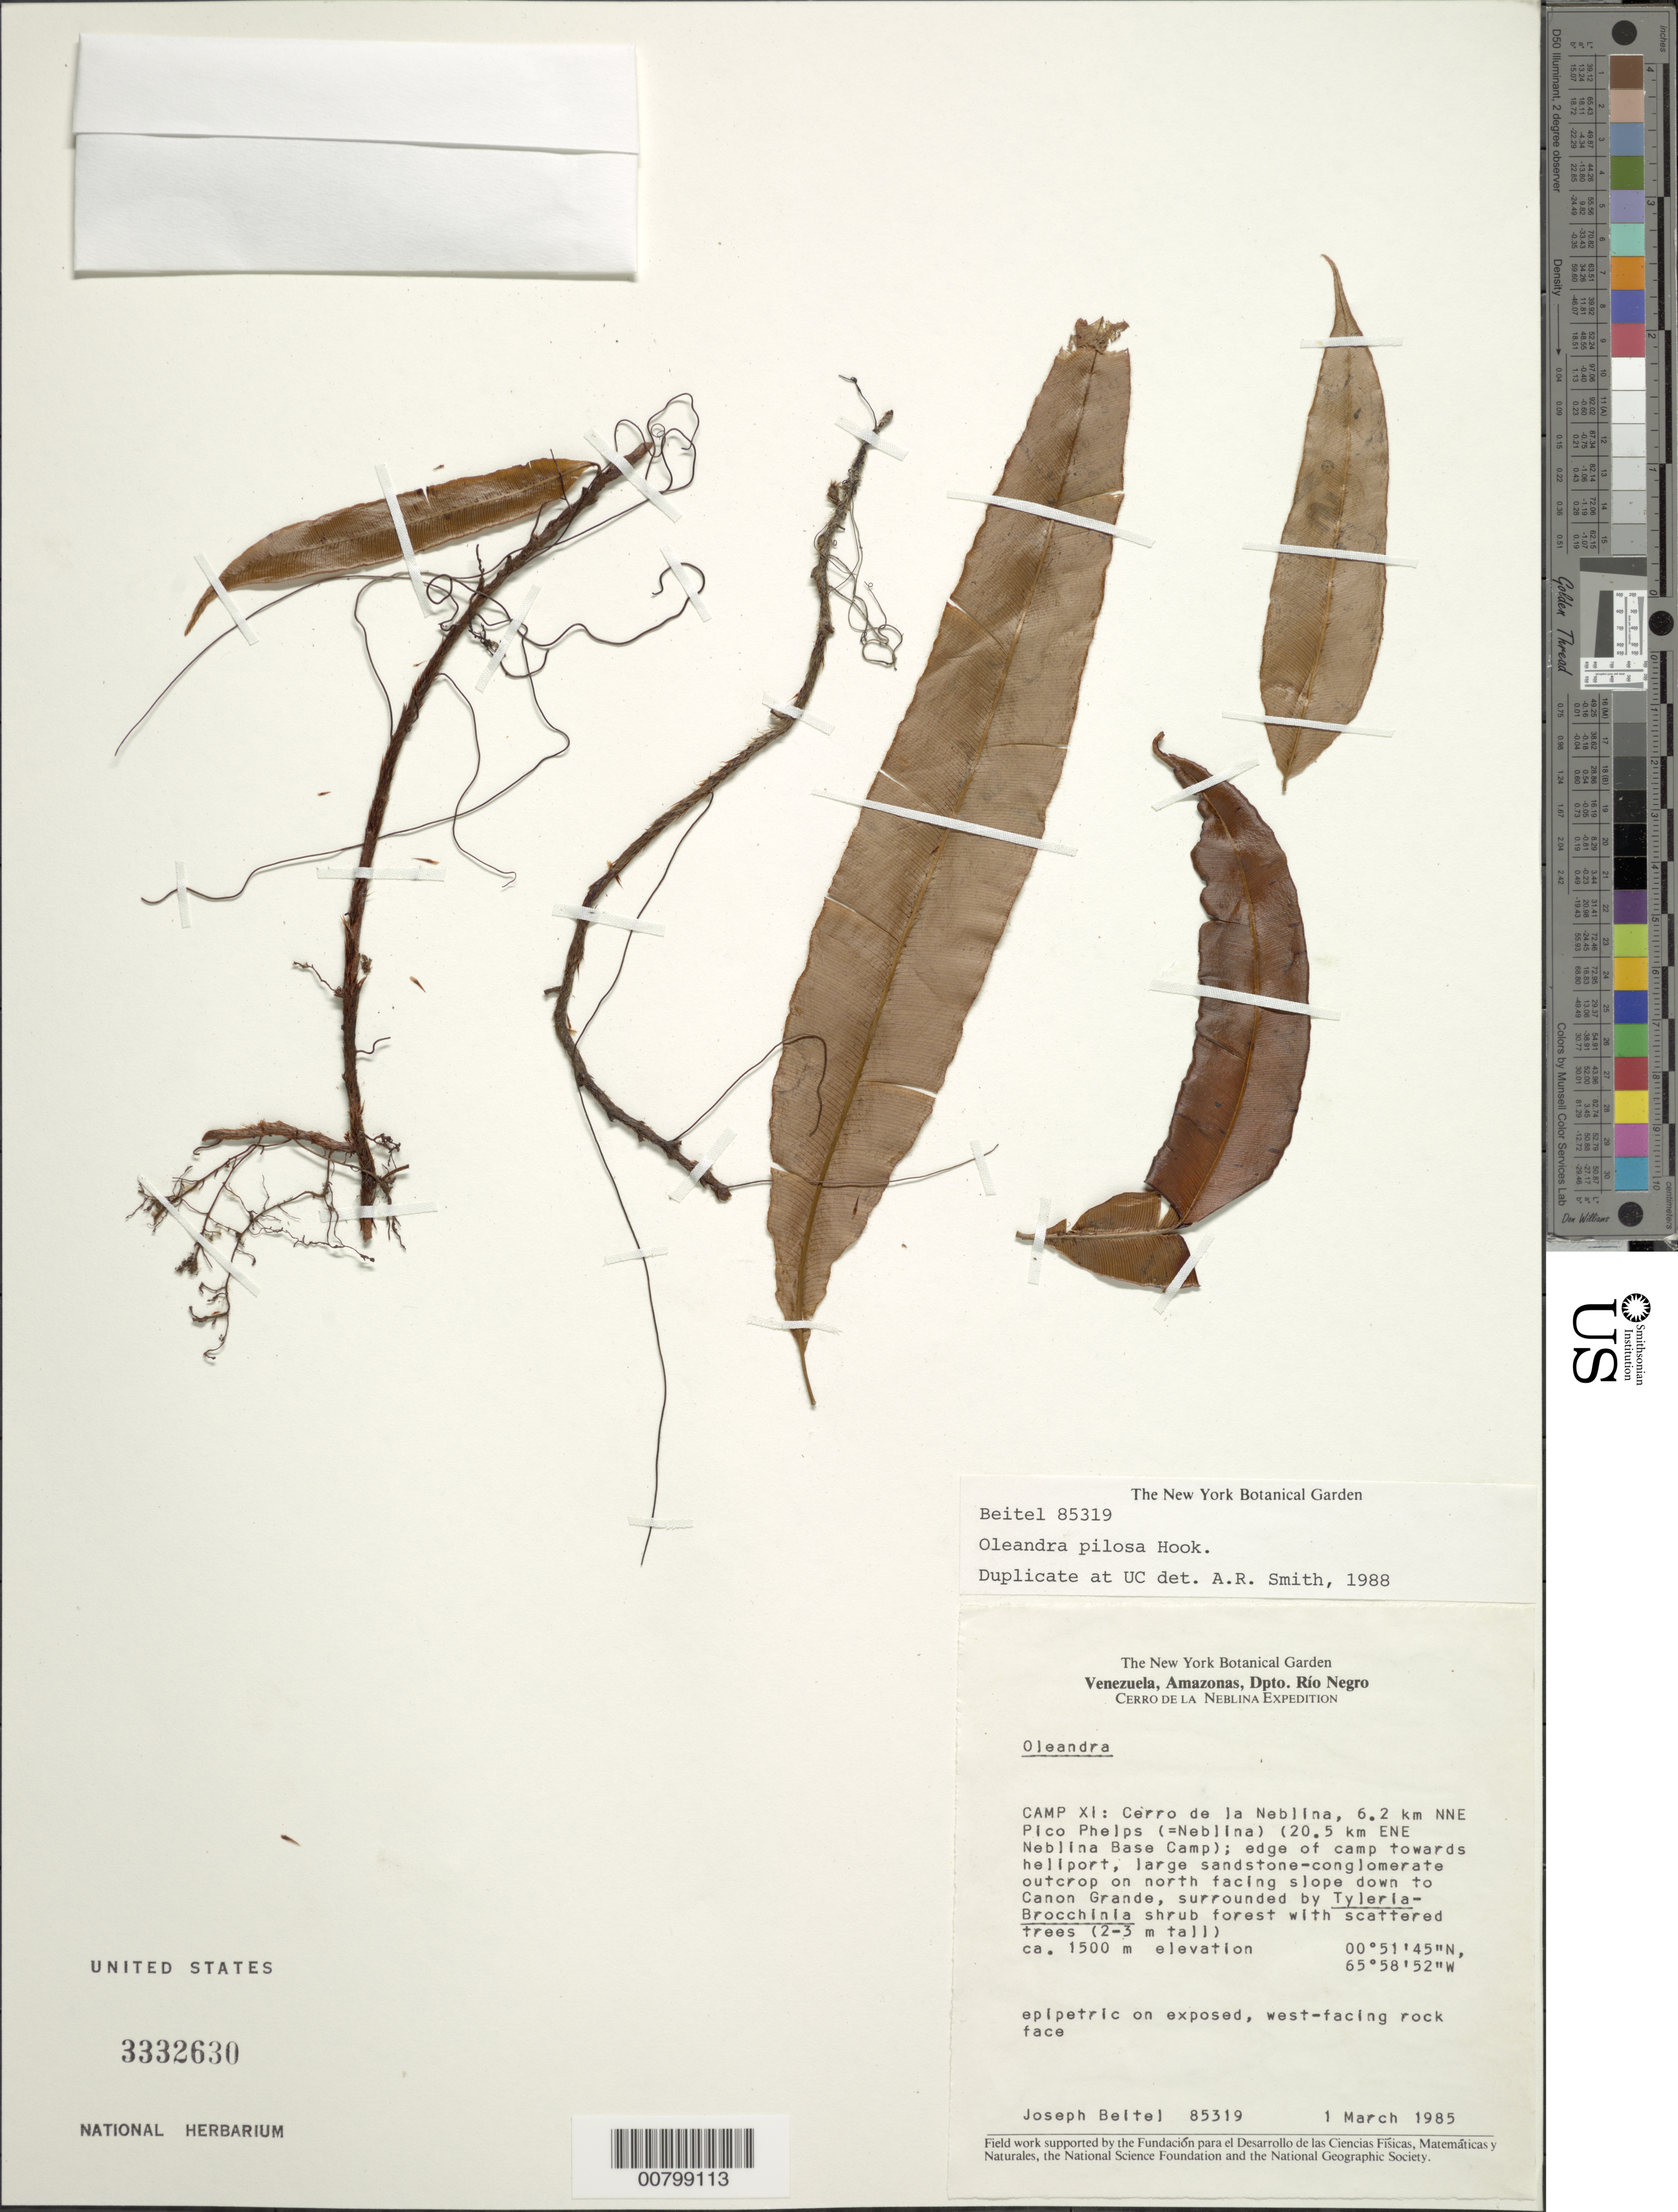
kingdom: Plantae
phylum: Tracheophyta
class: Polypodiopsida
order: Polypodiales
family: Oleandraceae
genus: Oleandra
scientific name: Oleandra pilosa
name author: Hook.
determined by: Smith, Alan R., (UC)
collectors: J. M. Beitel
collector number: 85319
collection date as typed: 1-Mar-85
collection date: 1985-03-01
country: Venezuela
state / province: Amazonas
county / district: Río Negro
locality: Cerro de la Neblina, Camp XI, 6.2 km NNE Pico Phelps (= Neblina) (20.5 km ENE Neblina Base Camp), along stream (Caño Beiltel) S of camp, running between plateau of camp and steep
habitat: Tyleria-Brocchinia shrub forest with scattered trees (2-3 m tall); on exposed, W-facing rock face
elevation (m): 1500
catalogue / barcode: US 3332630